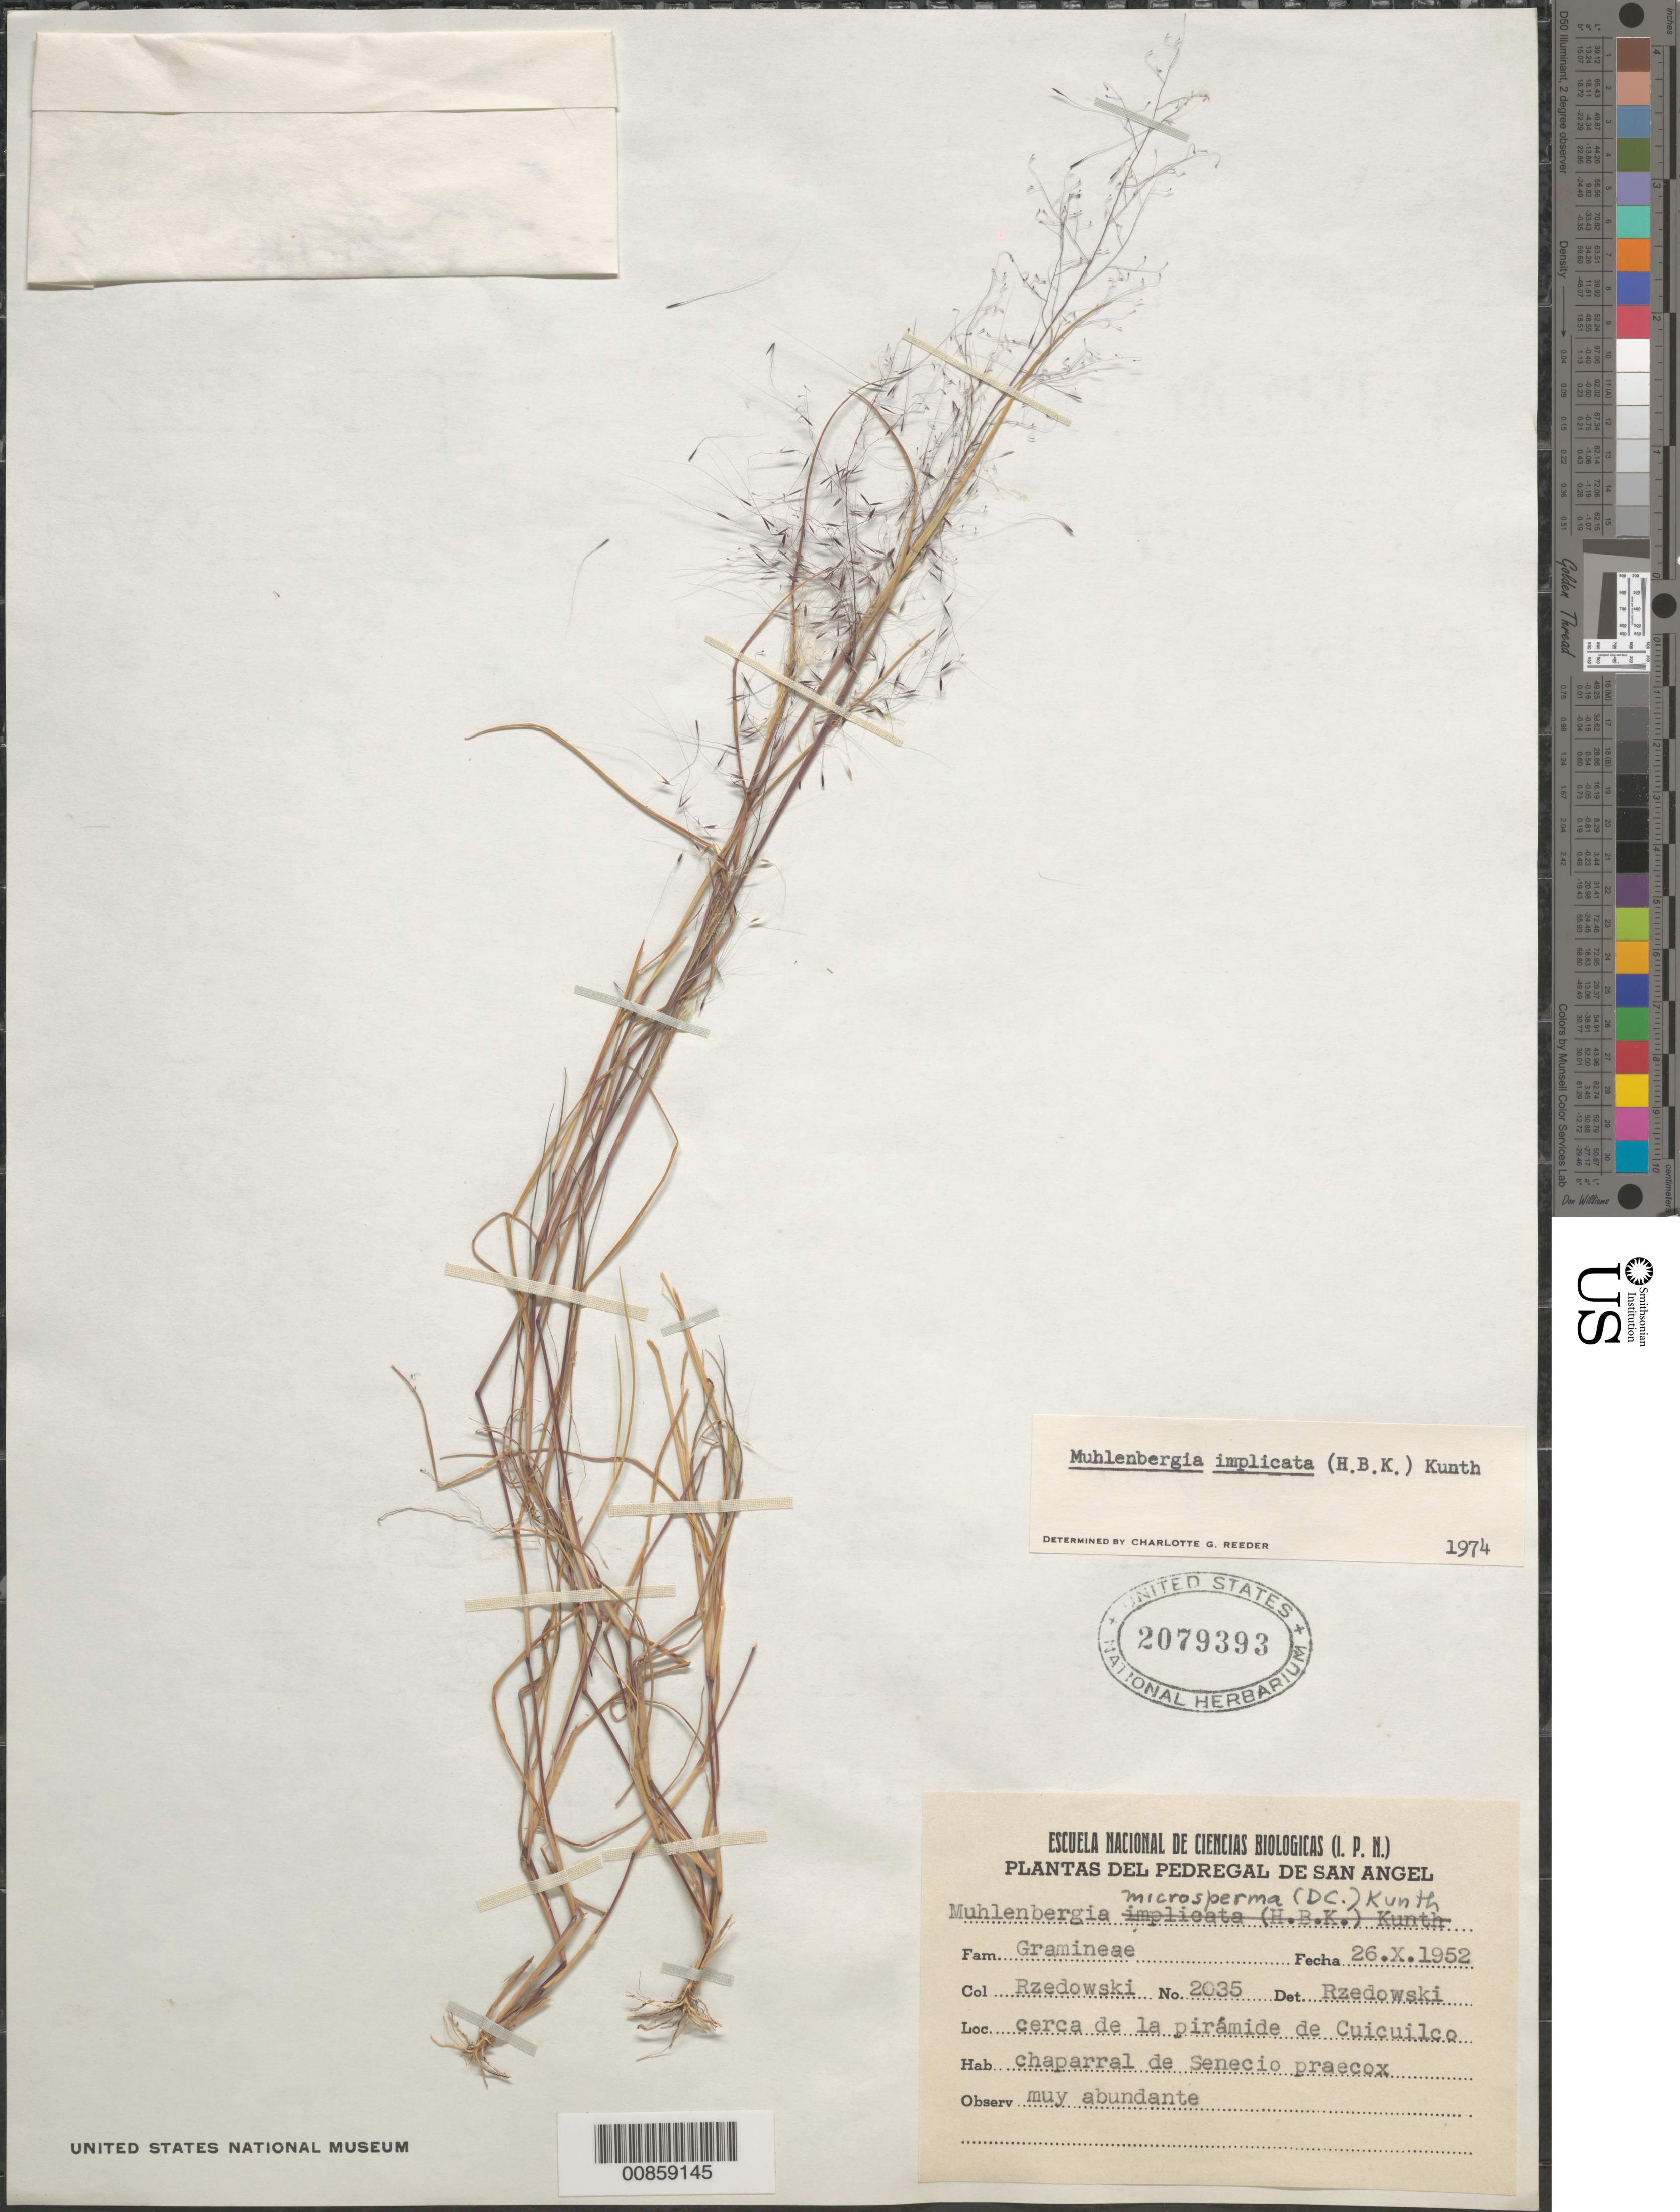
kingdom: Plantae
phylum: Tracheophyta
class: Liliopsida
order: Poales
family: Poaceae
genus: Muhlenbergia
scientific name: Muhlenbergia implicata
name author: (Kunth) Trin.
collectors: J. Rzedowski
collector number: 2035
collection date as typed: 26 Oct 1952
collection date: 1952-10-26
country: Mexico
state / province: Distrito Federal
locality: Cerca de la piramide de Cuicuilco, Pedregal de San Angel, D.F.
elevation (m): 2260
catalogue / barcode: US 2079393